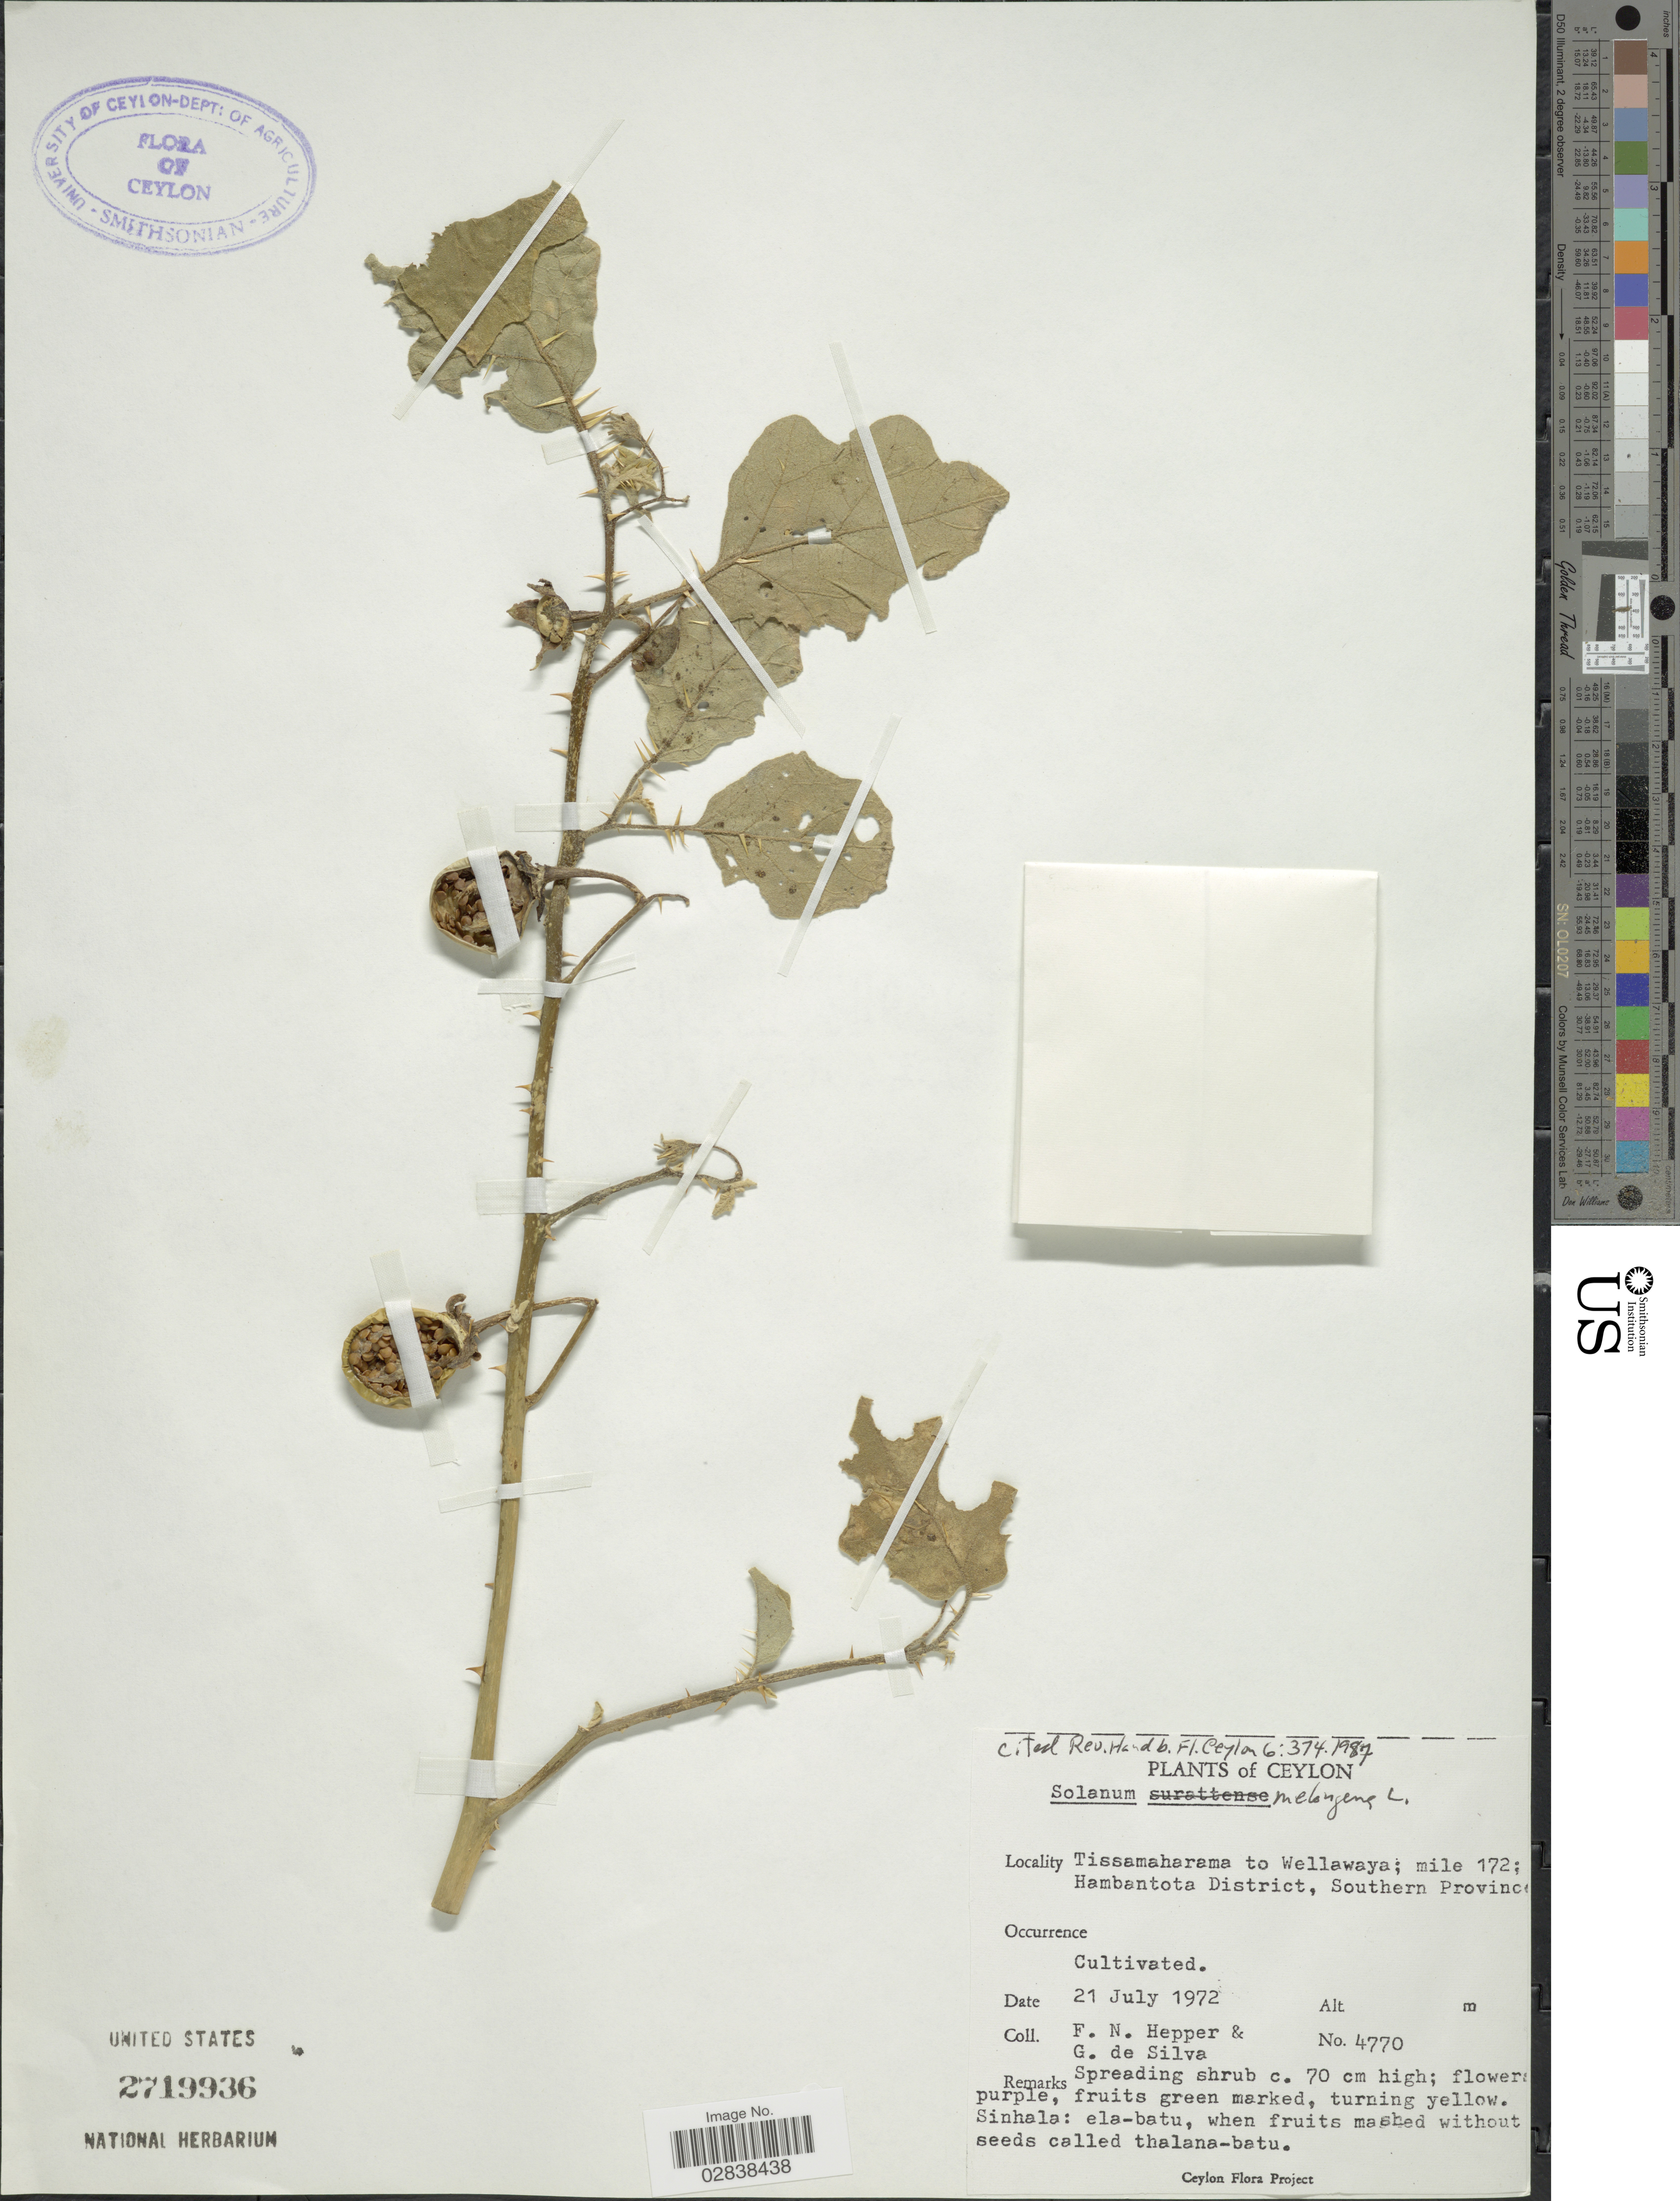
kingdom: Plantae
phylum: Tracheophyta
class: Magnoliopsida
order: Solanales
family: Solanaceae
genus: Solanum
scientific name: Solanum melongena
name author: L.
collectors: F. Hepper & G. De Silva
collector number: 4770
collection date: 1972-07-21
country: Sri Lanka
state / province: Southern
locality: Ceylon, Tissamaharama to Wellawaya; mile 172; Hambantota District, Southern Province.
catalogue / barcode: US 2719936